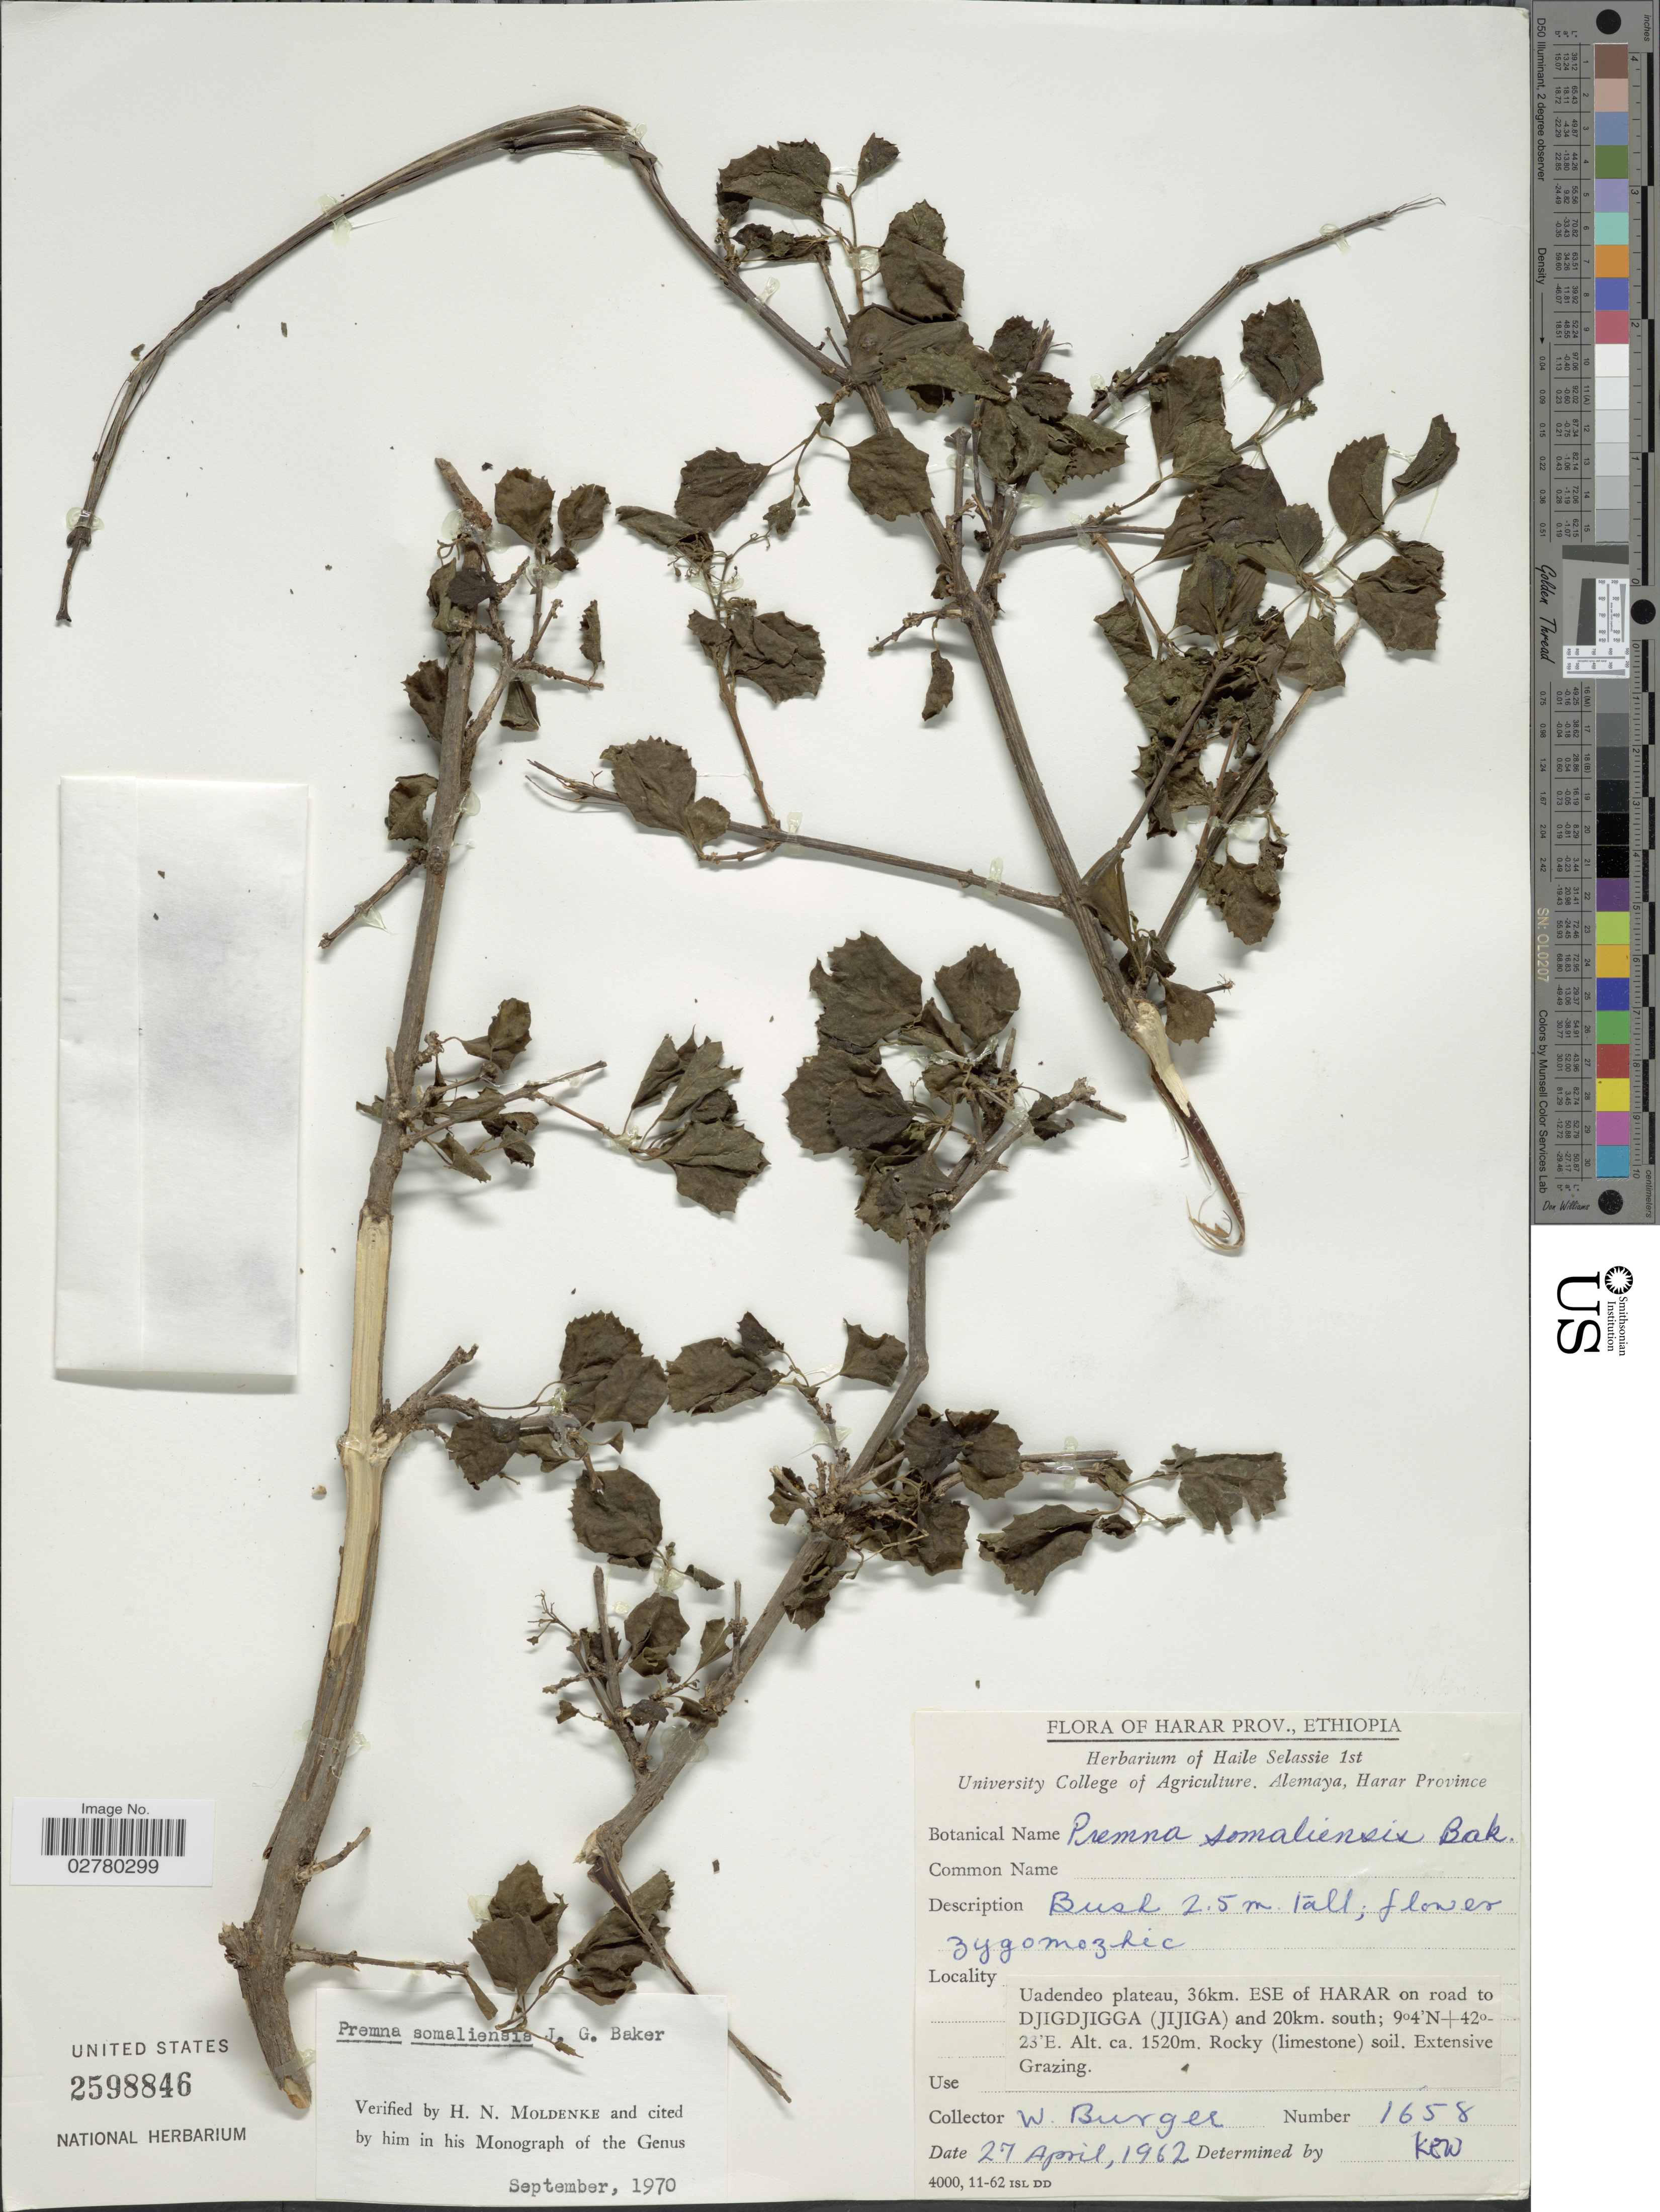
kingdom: Plantae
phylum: Tracheophyta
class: Magnoliopsida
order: Lamiales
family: Lamiaceae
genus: Premna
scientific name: Premna somaliensis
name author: Baker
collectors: W. Burger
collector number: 1658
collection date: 1962-04-27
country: Ethiopia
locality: Harar Prov., Uadendeo plateau, 36km. ESE of Harar on road to Djigdjigga (Jijiga) and 20km. south.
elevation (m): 1520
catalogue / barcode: US 2598846